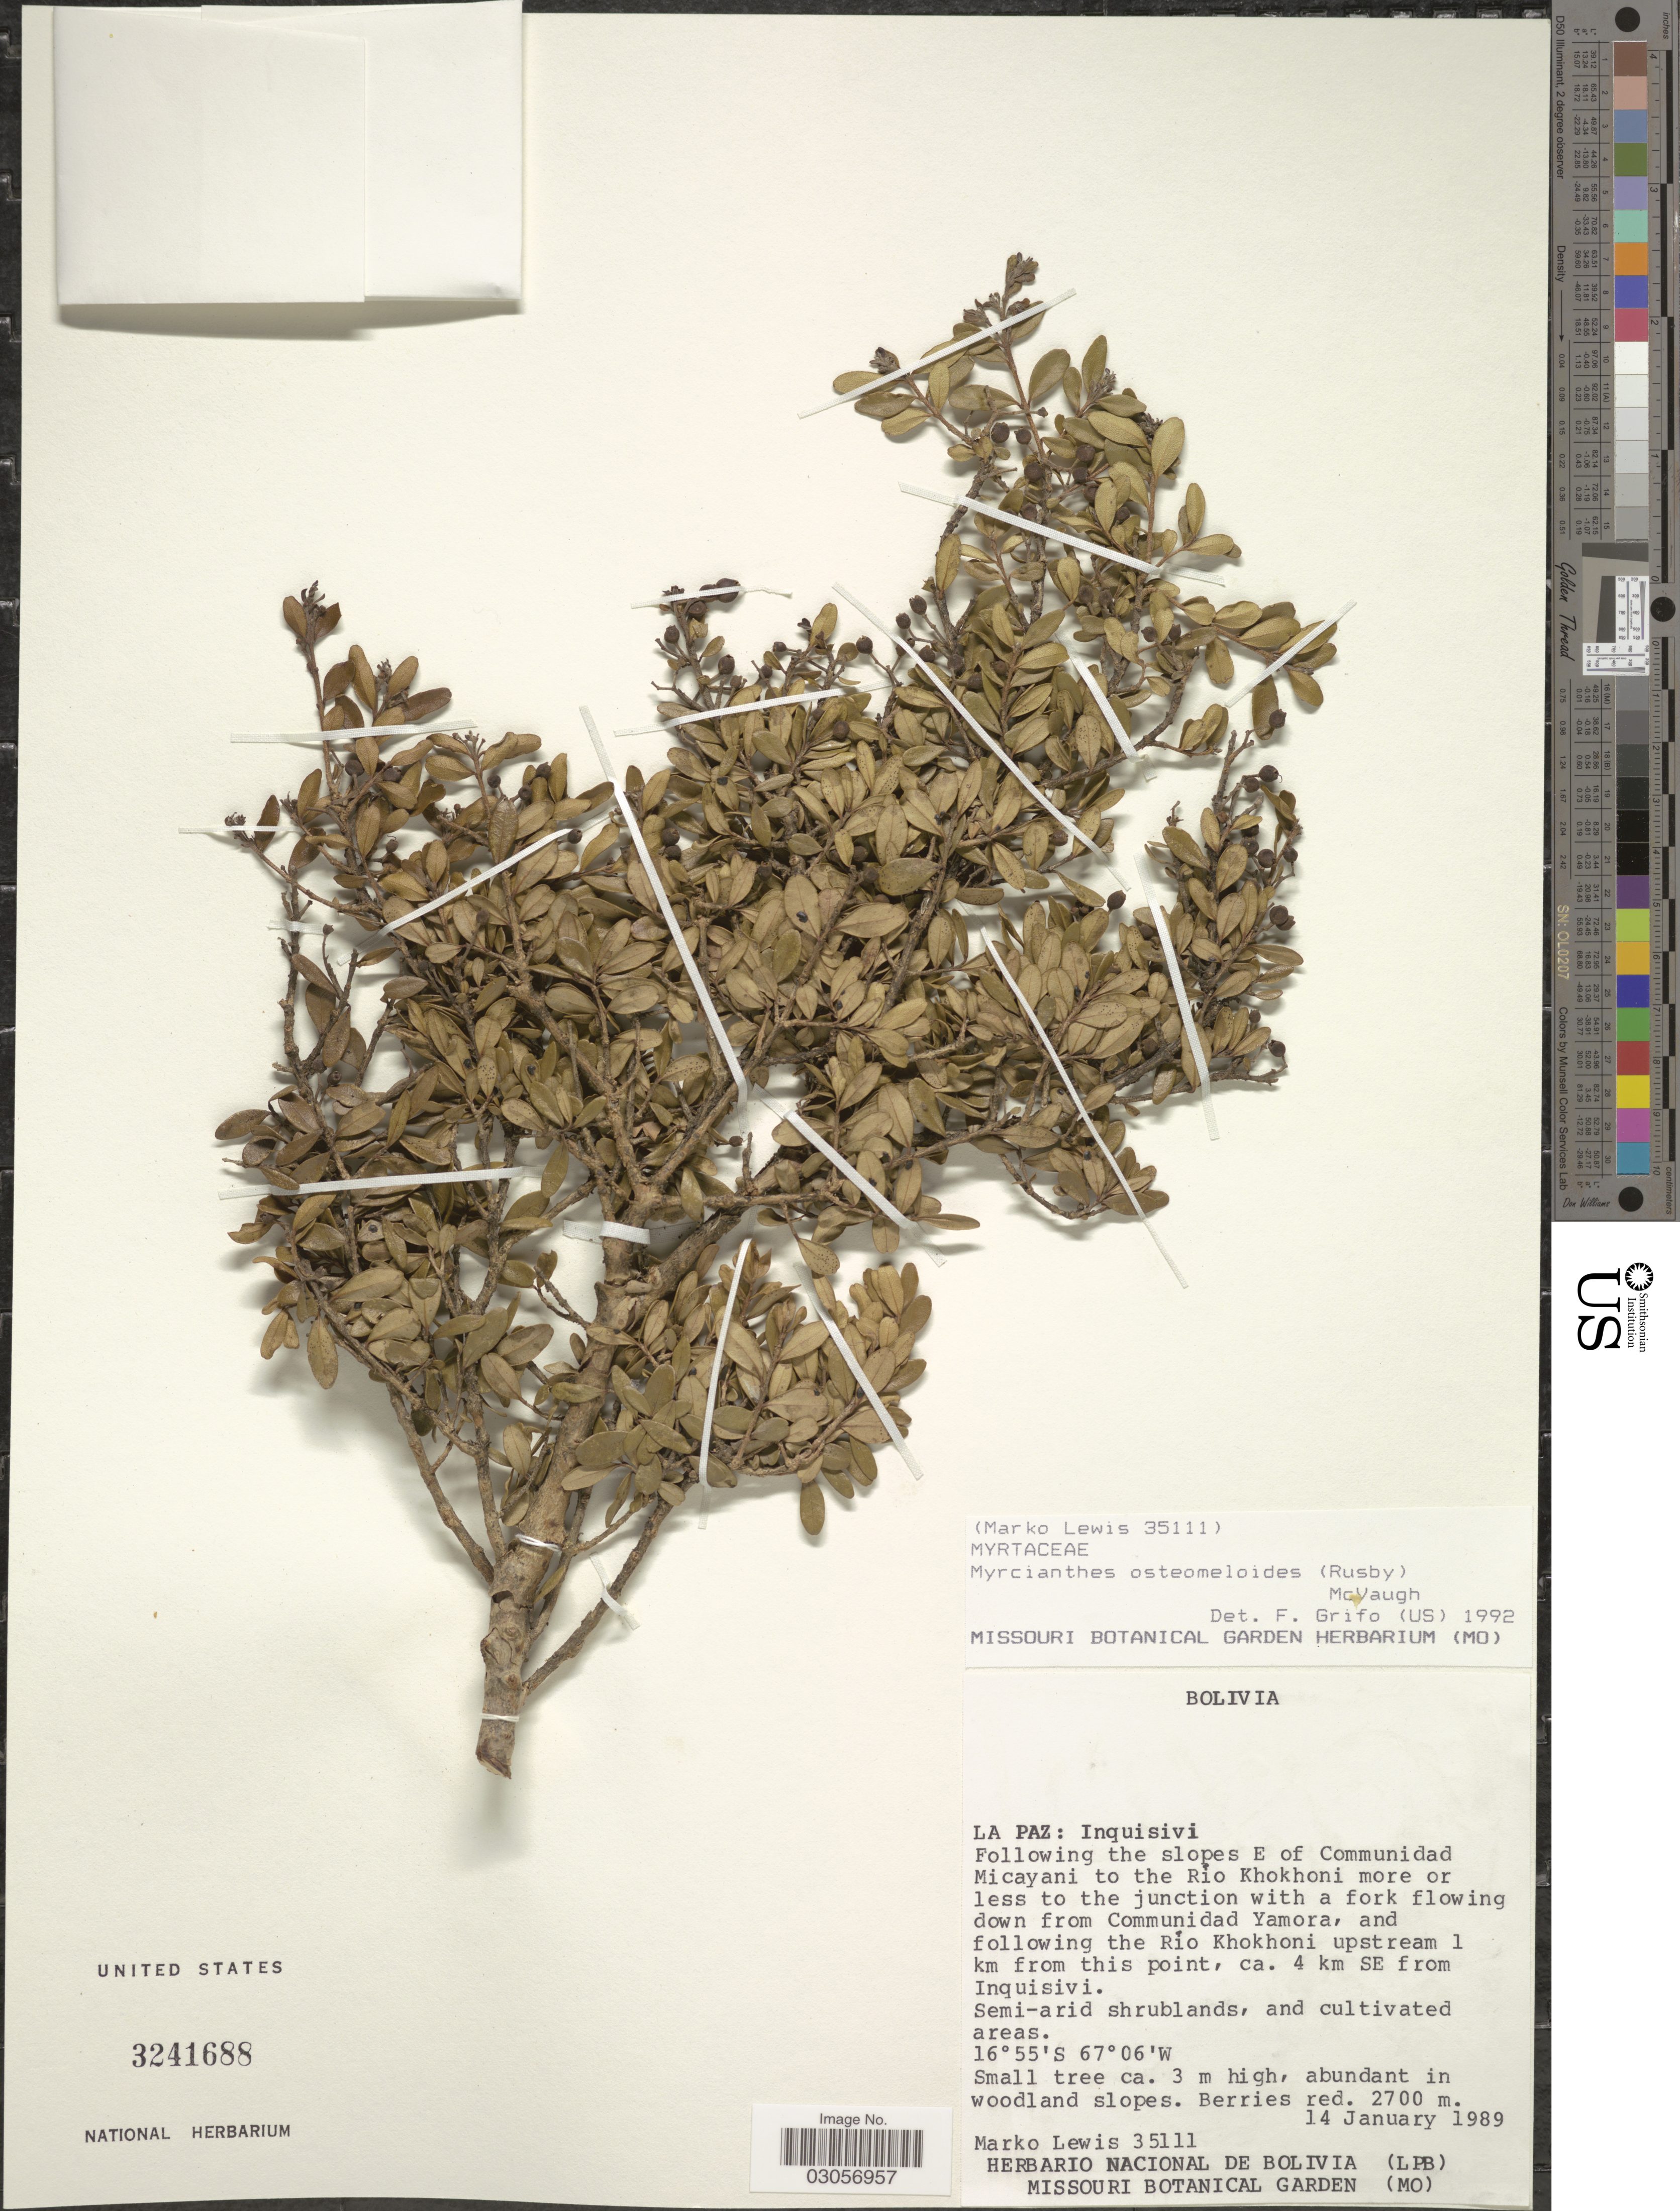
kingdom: Plantae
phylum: Tracheophyta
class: Magnoliopsida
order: Myrtales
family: Myrtaceae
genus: Myrcianthes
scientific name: Myrcianthes osteomeloides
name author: (Rusby) McVaugh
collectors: M. A. Lewis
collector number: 35111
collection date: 1989-01-14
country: Bolivia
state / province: La Paz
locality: Inquisivi, Following the slopes E of Communidad Micayani to the Rio Khokhoni more or less to the junction with a fork flowing down from Communidad Yamora, and following the Río Khokoni upstream 1 km from this point, ca. 4 km SE from Inquisivi.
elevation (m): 2700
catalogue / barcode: US 3241688